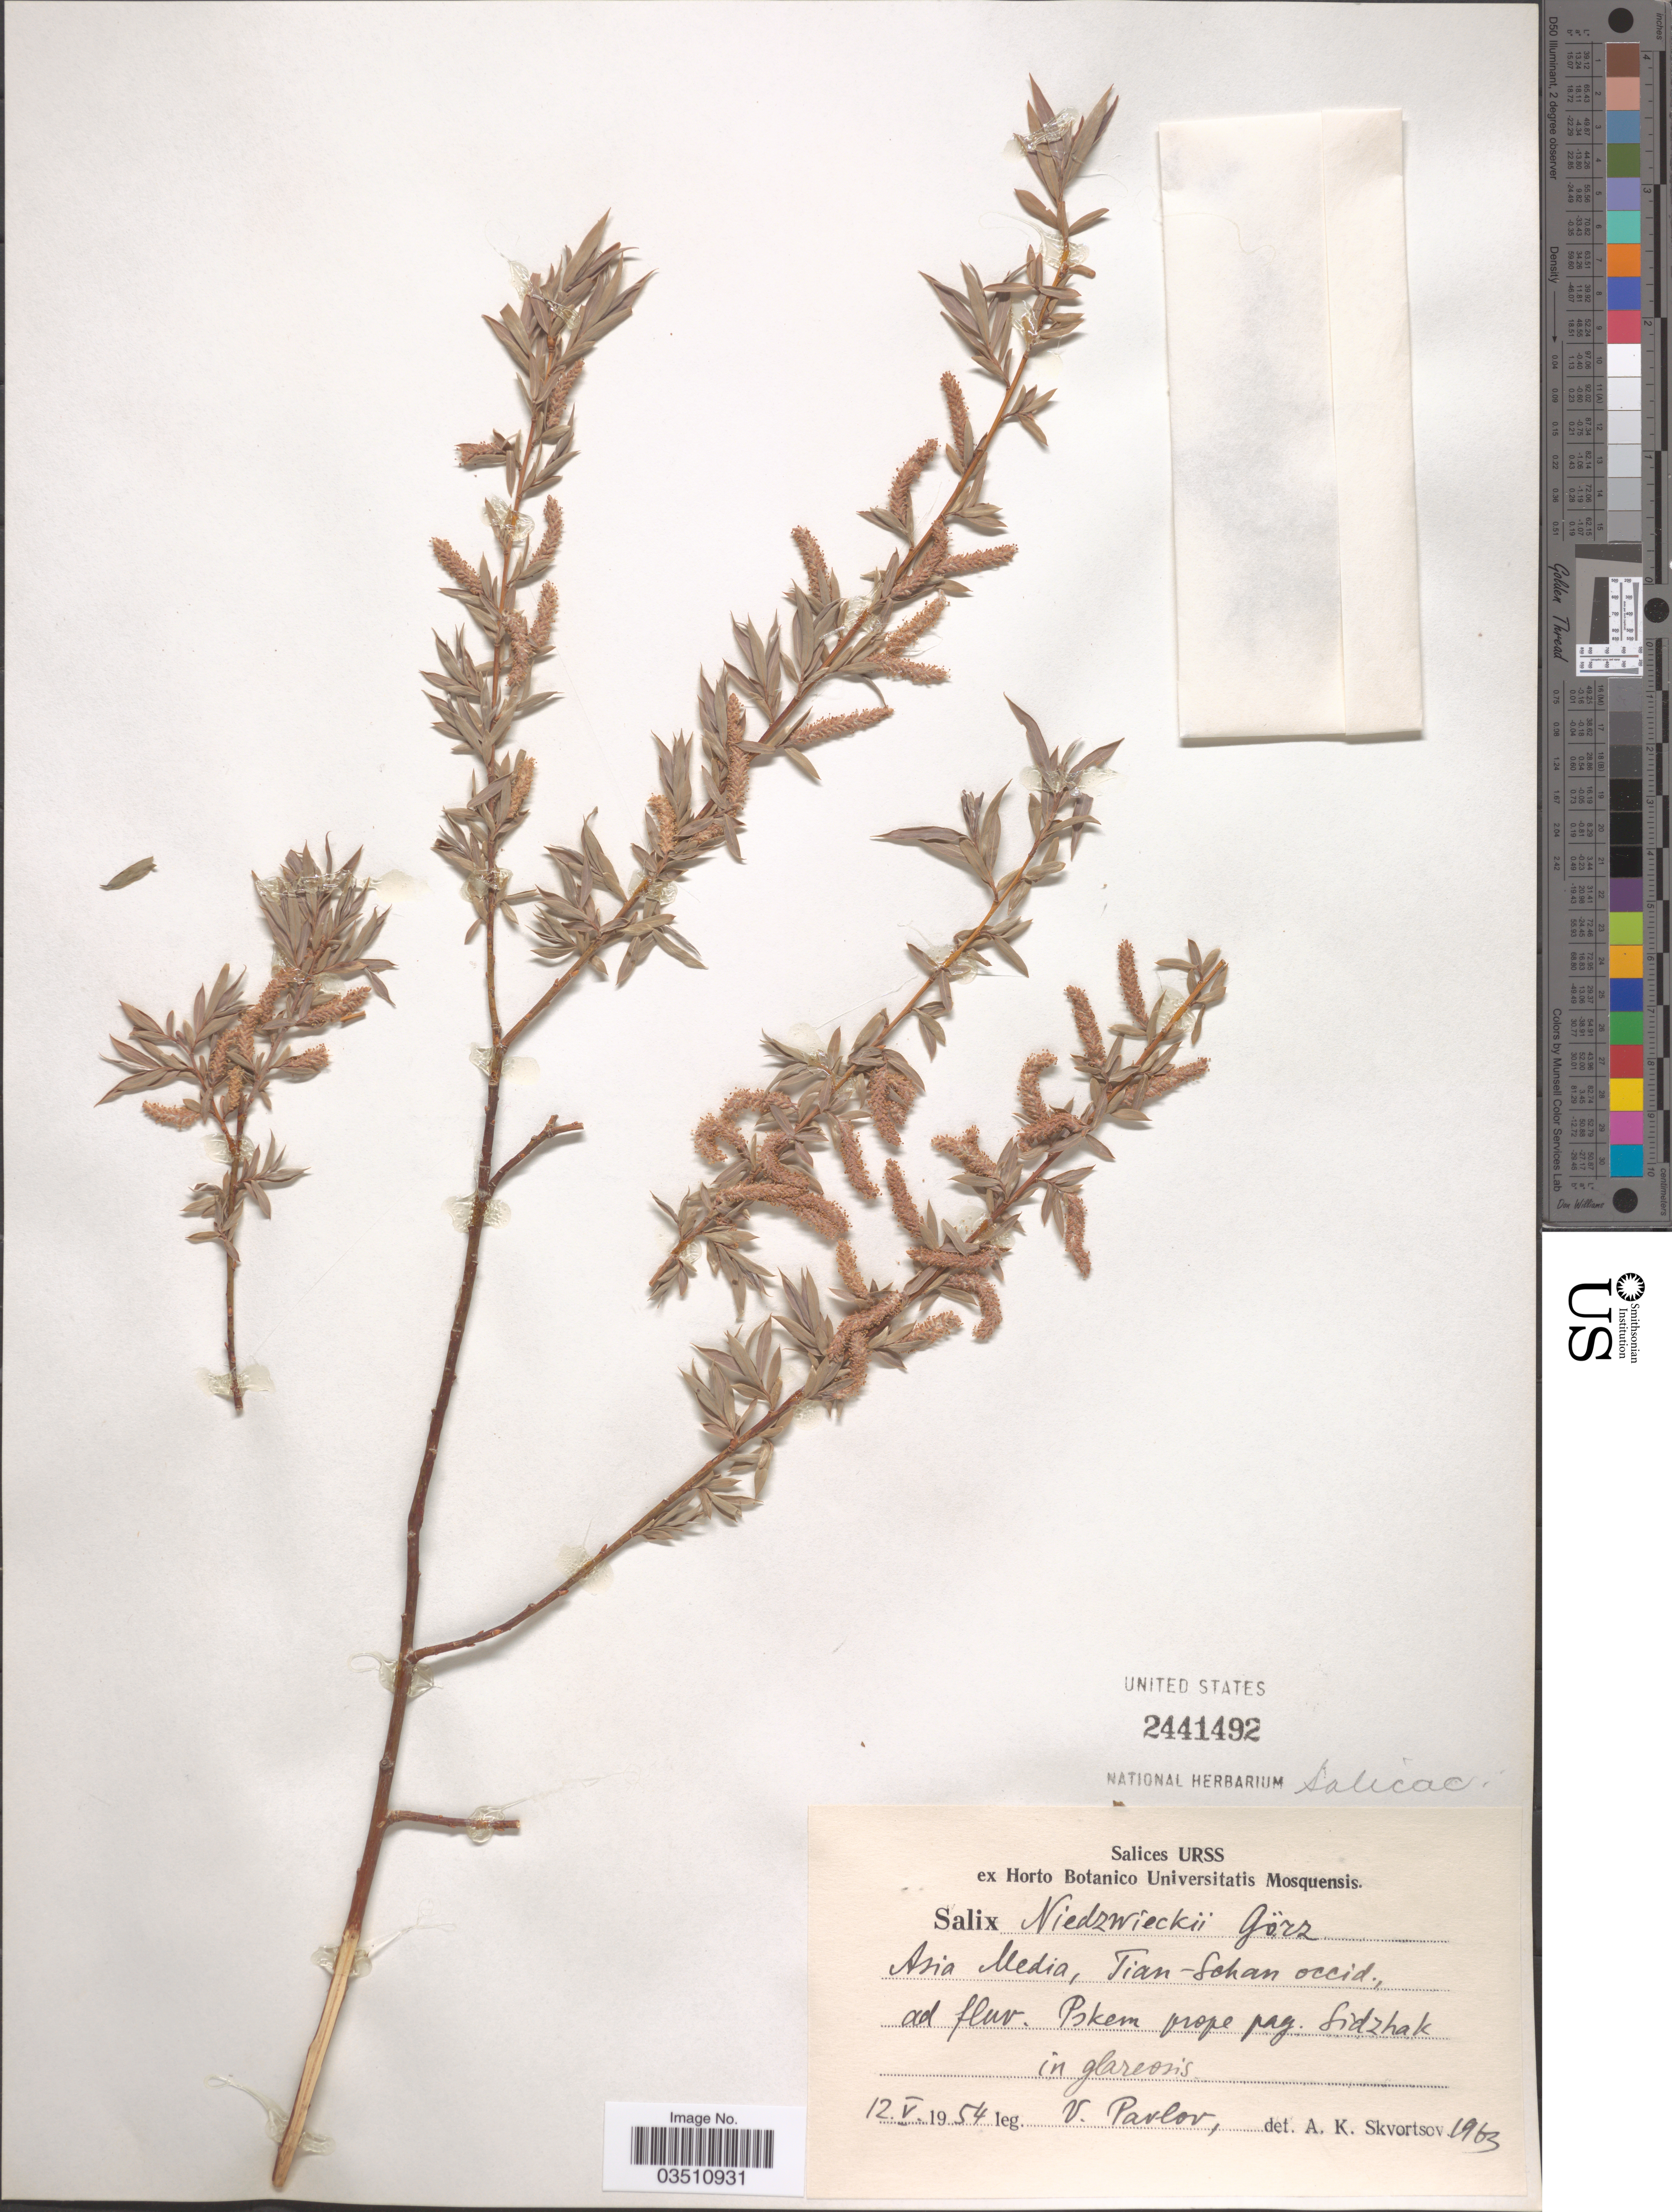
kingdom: Plantae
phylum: Tracheophyta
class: Magnoliopsida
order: Malpighiales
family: Salicaceae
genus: Salix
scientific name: Salix niedzwieckii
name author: Goerz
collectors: V. Pavlov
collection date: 1954-05-12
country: Uzbekistan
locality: Asia Media, Tian-Schan occid., ad fluv. Pskem prope pag. Sidzhak.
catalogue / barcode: US 2441492